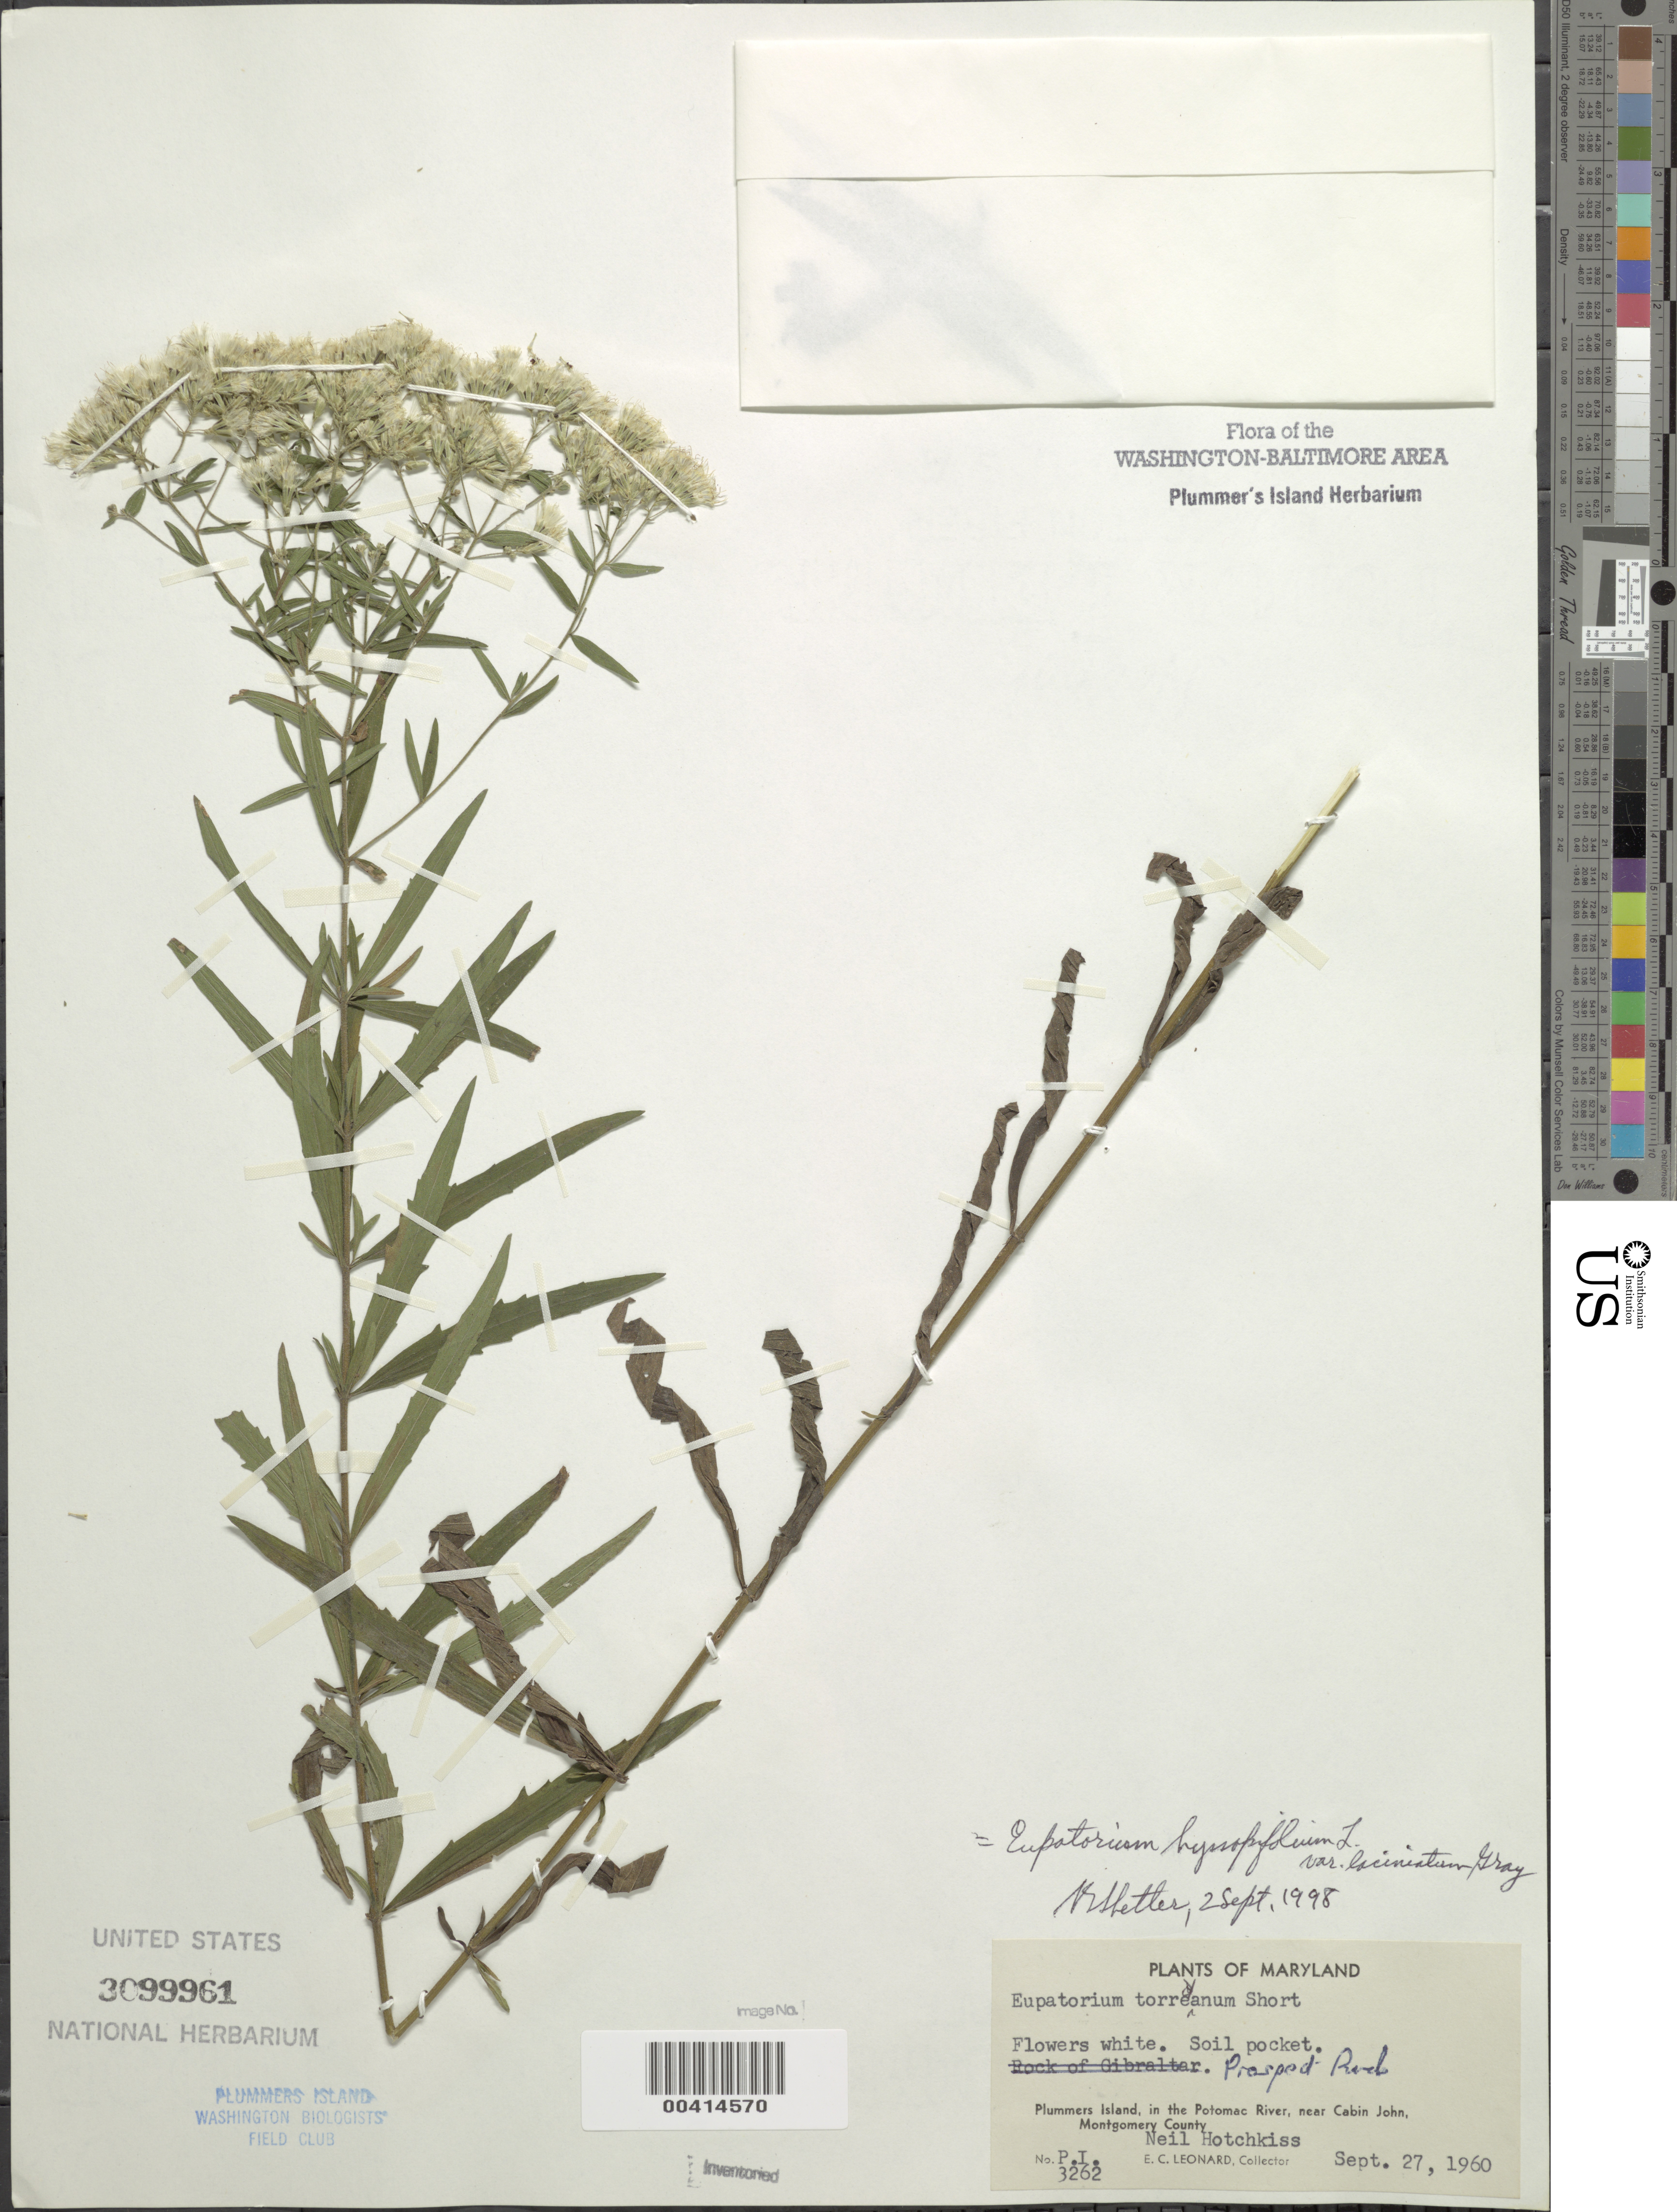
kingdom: Plantae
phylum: Tracheophyta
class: Magnoliopsida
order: Asterales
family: Asteraceae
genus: Eupatorium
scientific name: Eupatorium hyssopifolium var. laciniatum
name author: A. Gray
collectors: E. C. Leonard & N. Hotchkiss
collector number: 3262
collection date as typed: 27 Sep 1960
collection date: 1960-09-27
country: United States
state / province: Maryland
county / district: Montgomery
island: Plummers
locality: Plummer's Island; Prospect Rock C. & O. Canal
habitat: Soil pocket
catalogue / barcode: US 3099961